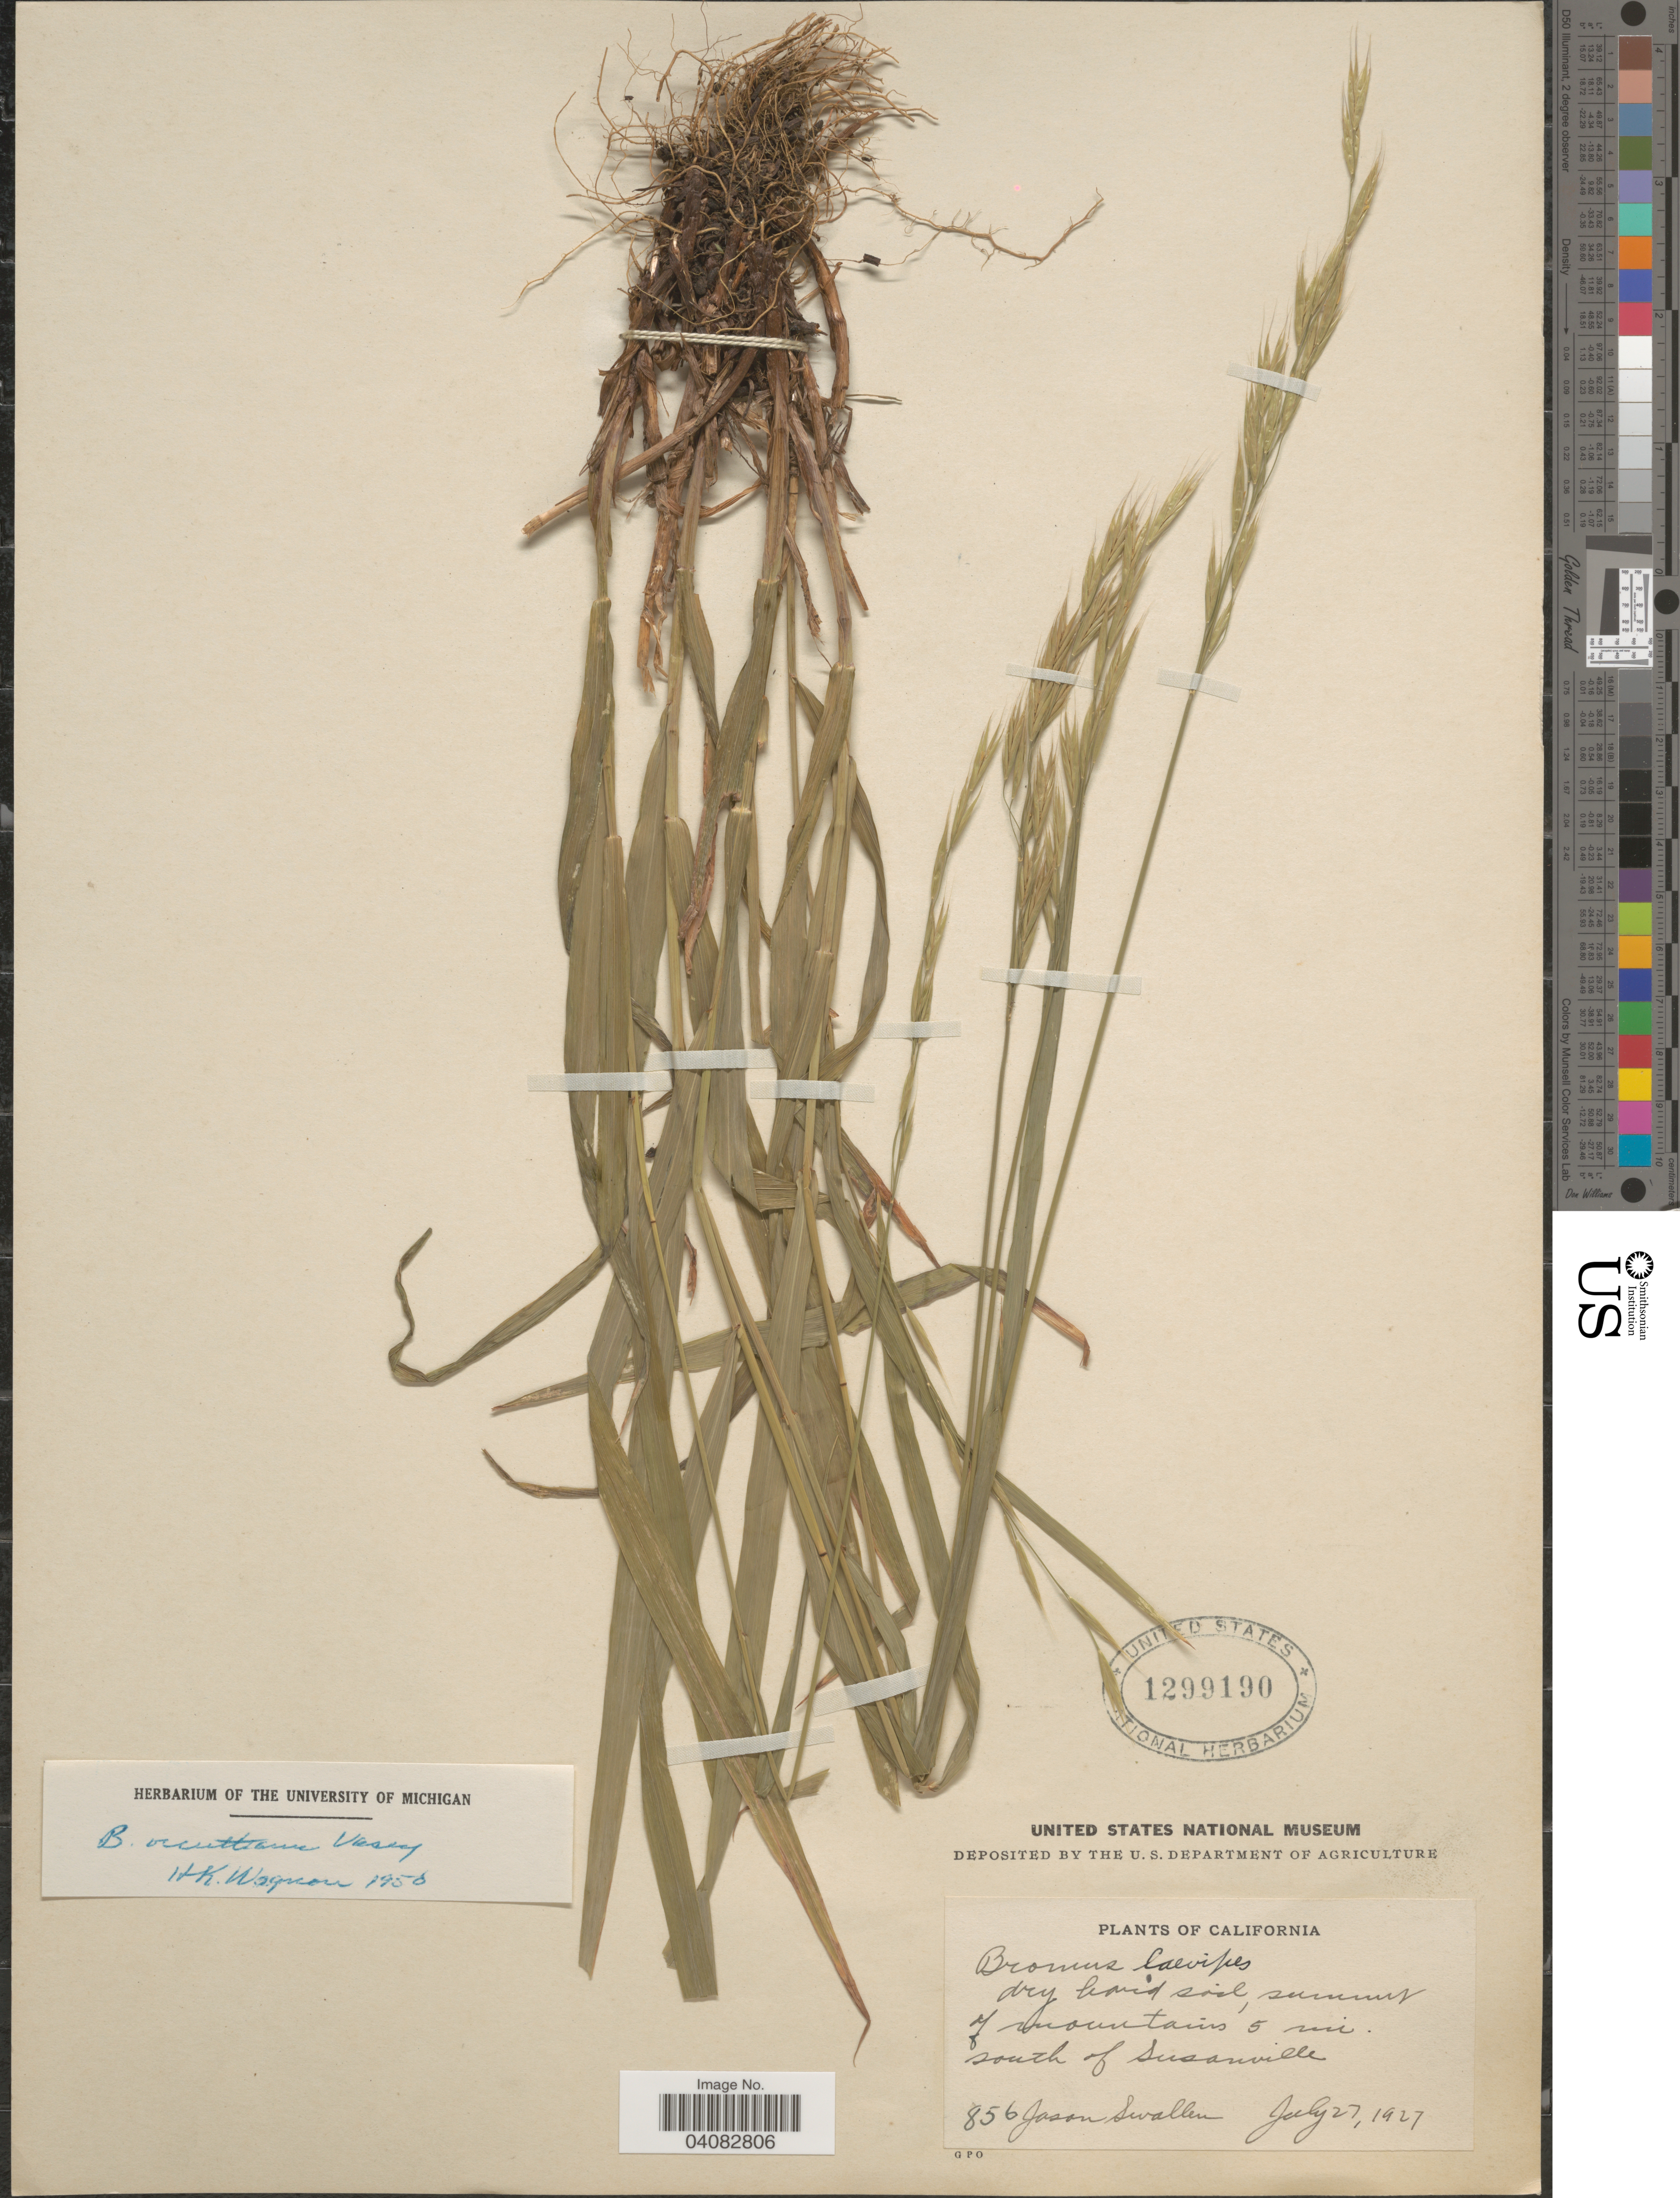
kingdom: Plantae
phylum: Tracheophyta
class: Liliopsida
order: Poales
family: Poaceae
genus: Bromus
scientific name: Bromus laevipes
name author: Shear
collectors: J. R. Swallen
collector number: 856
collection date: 1927-07-27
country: United States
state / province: California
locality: Dry hard soil, summit of mountains 5 mi. south of Susanville.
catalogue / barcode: US 1299190